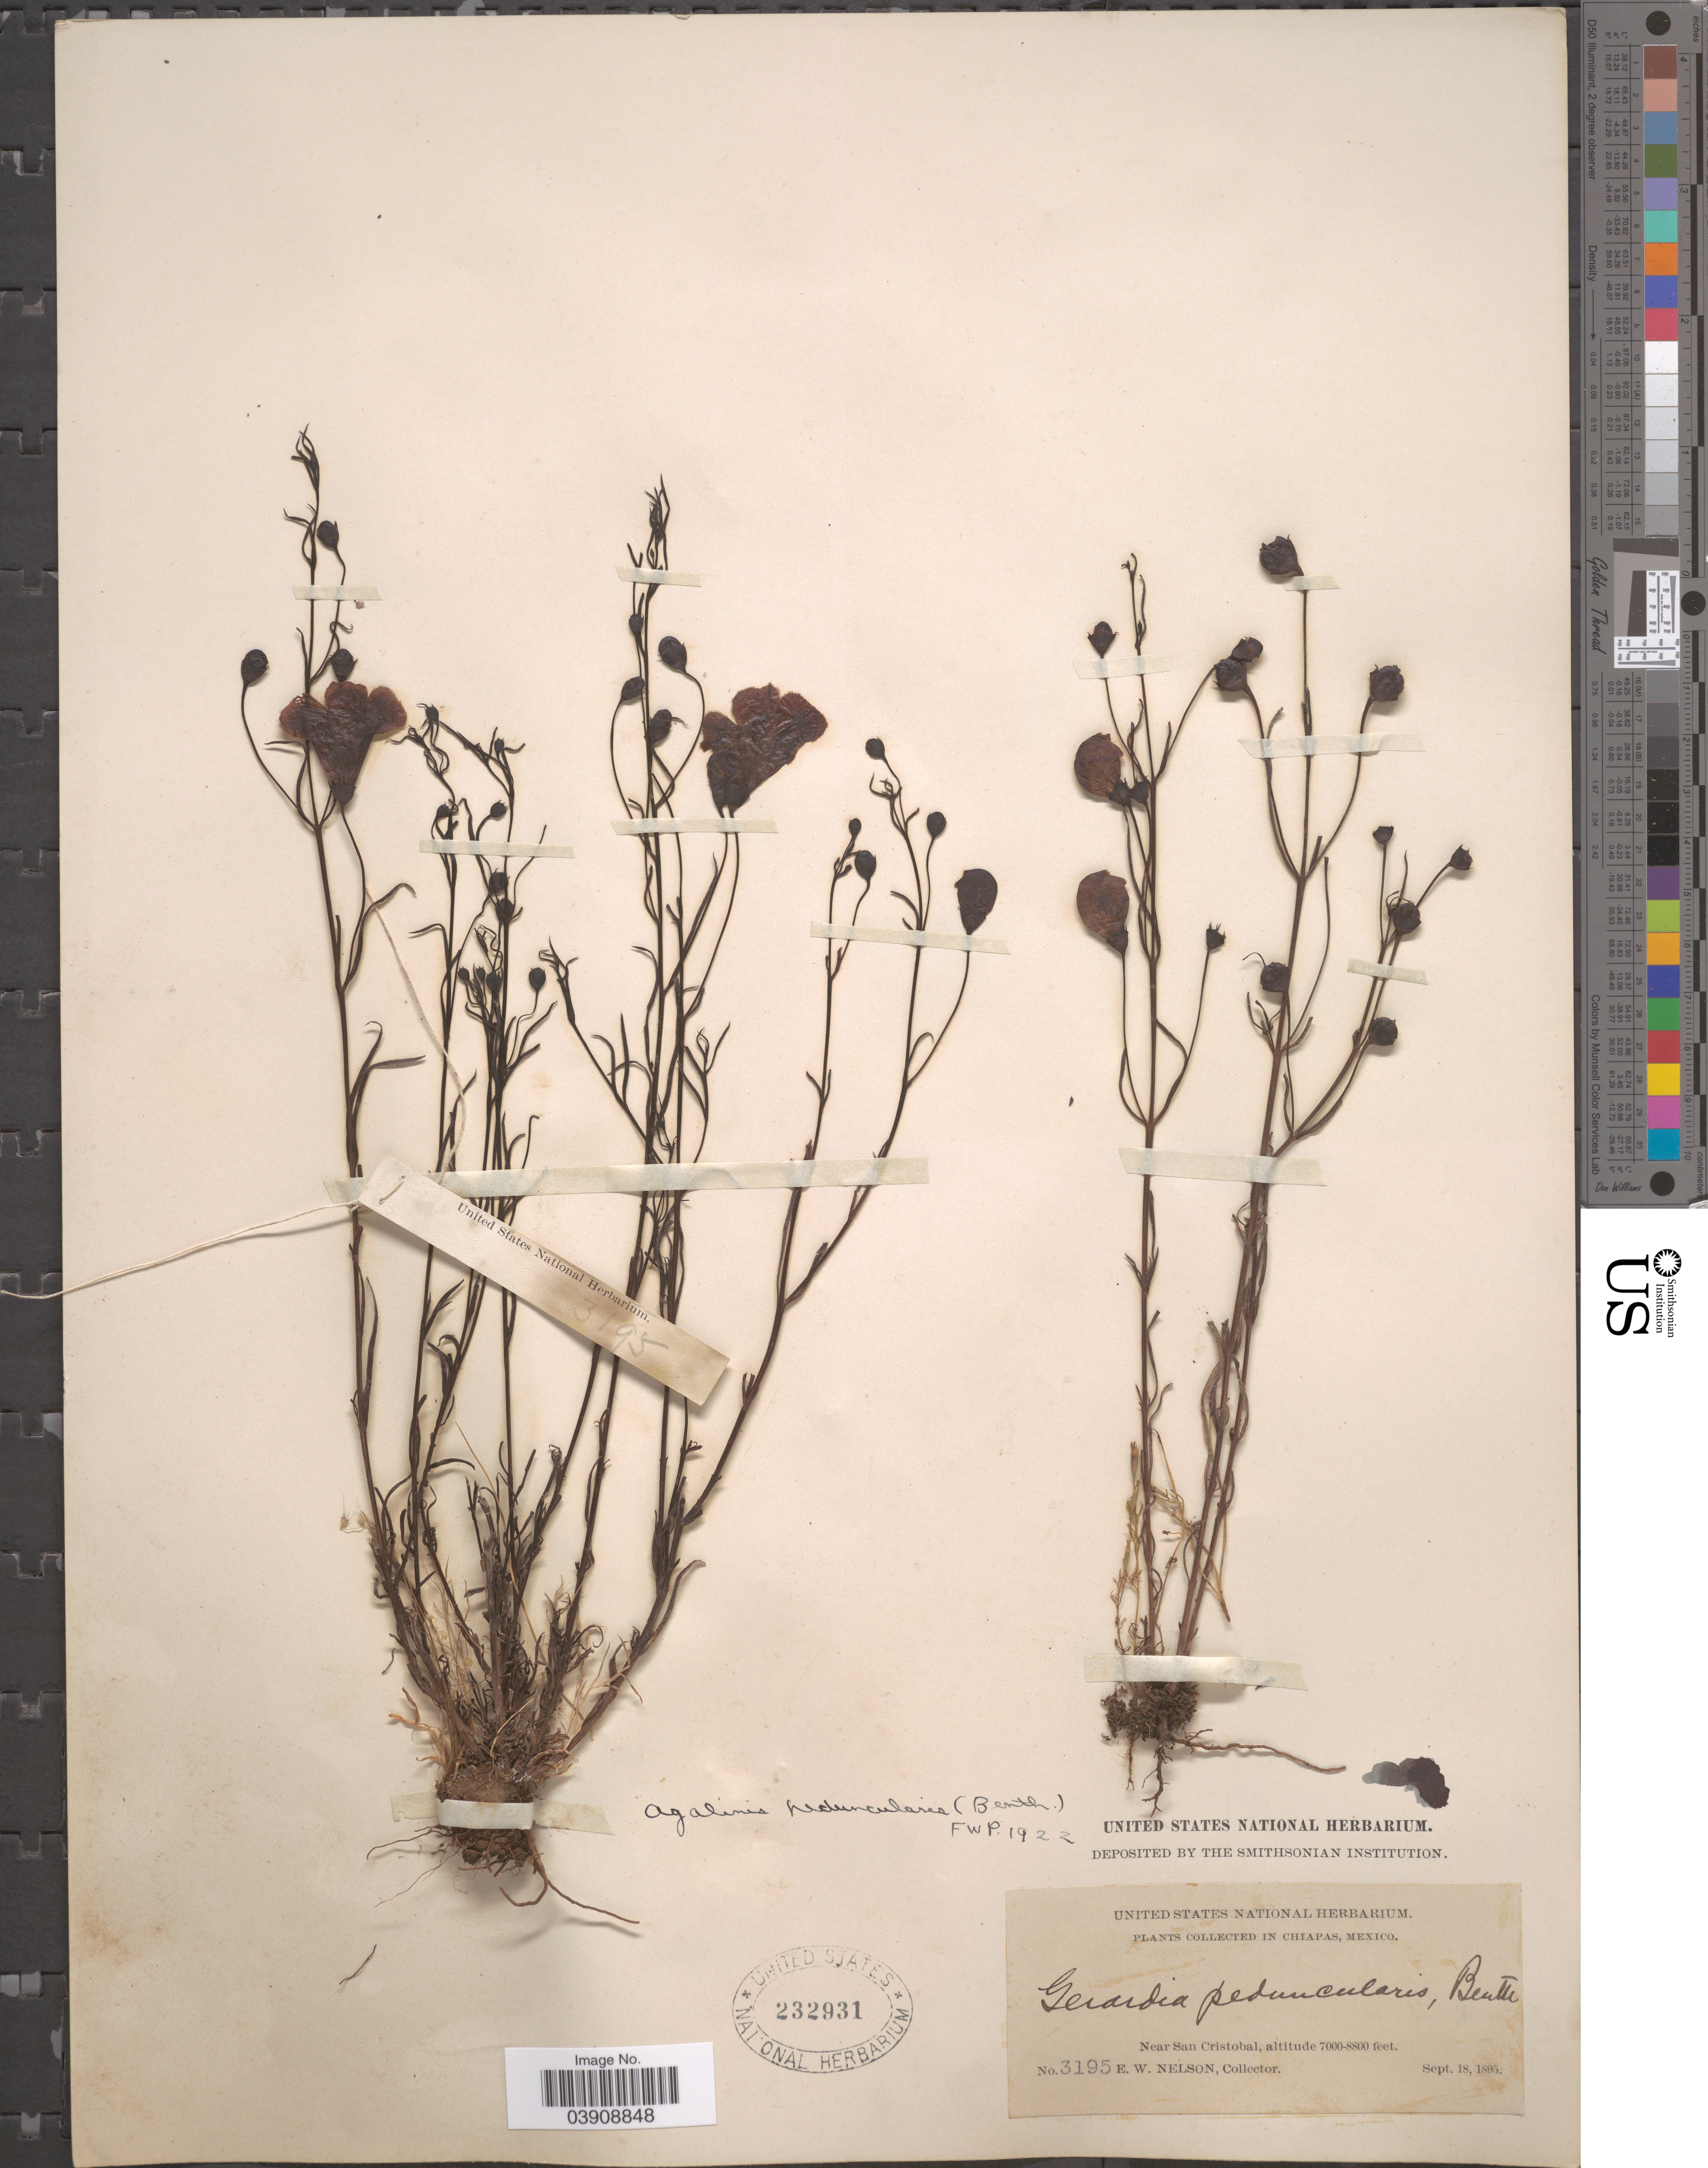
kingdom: Plantae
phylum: Tracheophyta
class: Magnoliopsida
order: Lamiales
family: Orobanchaceae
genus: Agalinis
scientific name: Agalinis peduncularis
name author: (Benth.) Pennell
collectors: E. W. Nelson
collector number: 3195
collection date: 1895-09-18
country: Mexico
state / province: Chiapas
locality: Near San Cristobal.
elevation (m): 2134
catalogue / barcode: US 232931